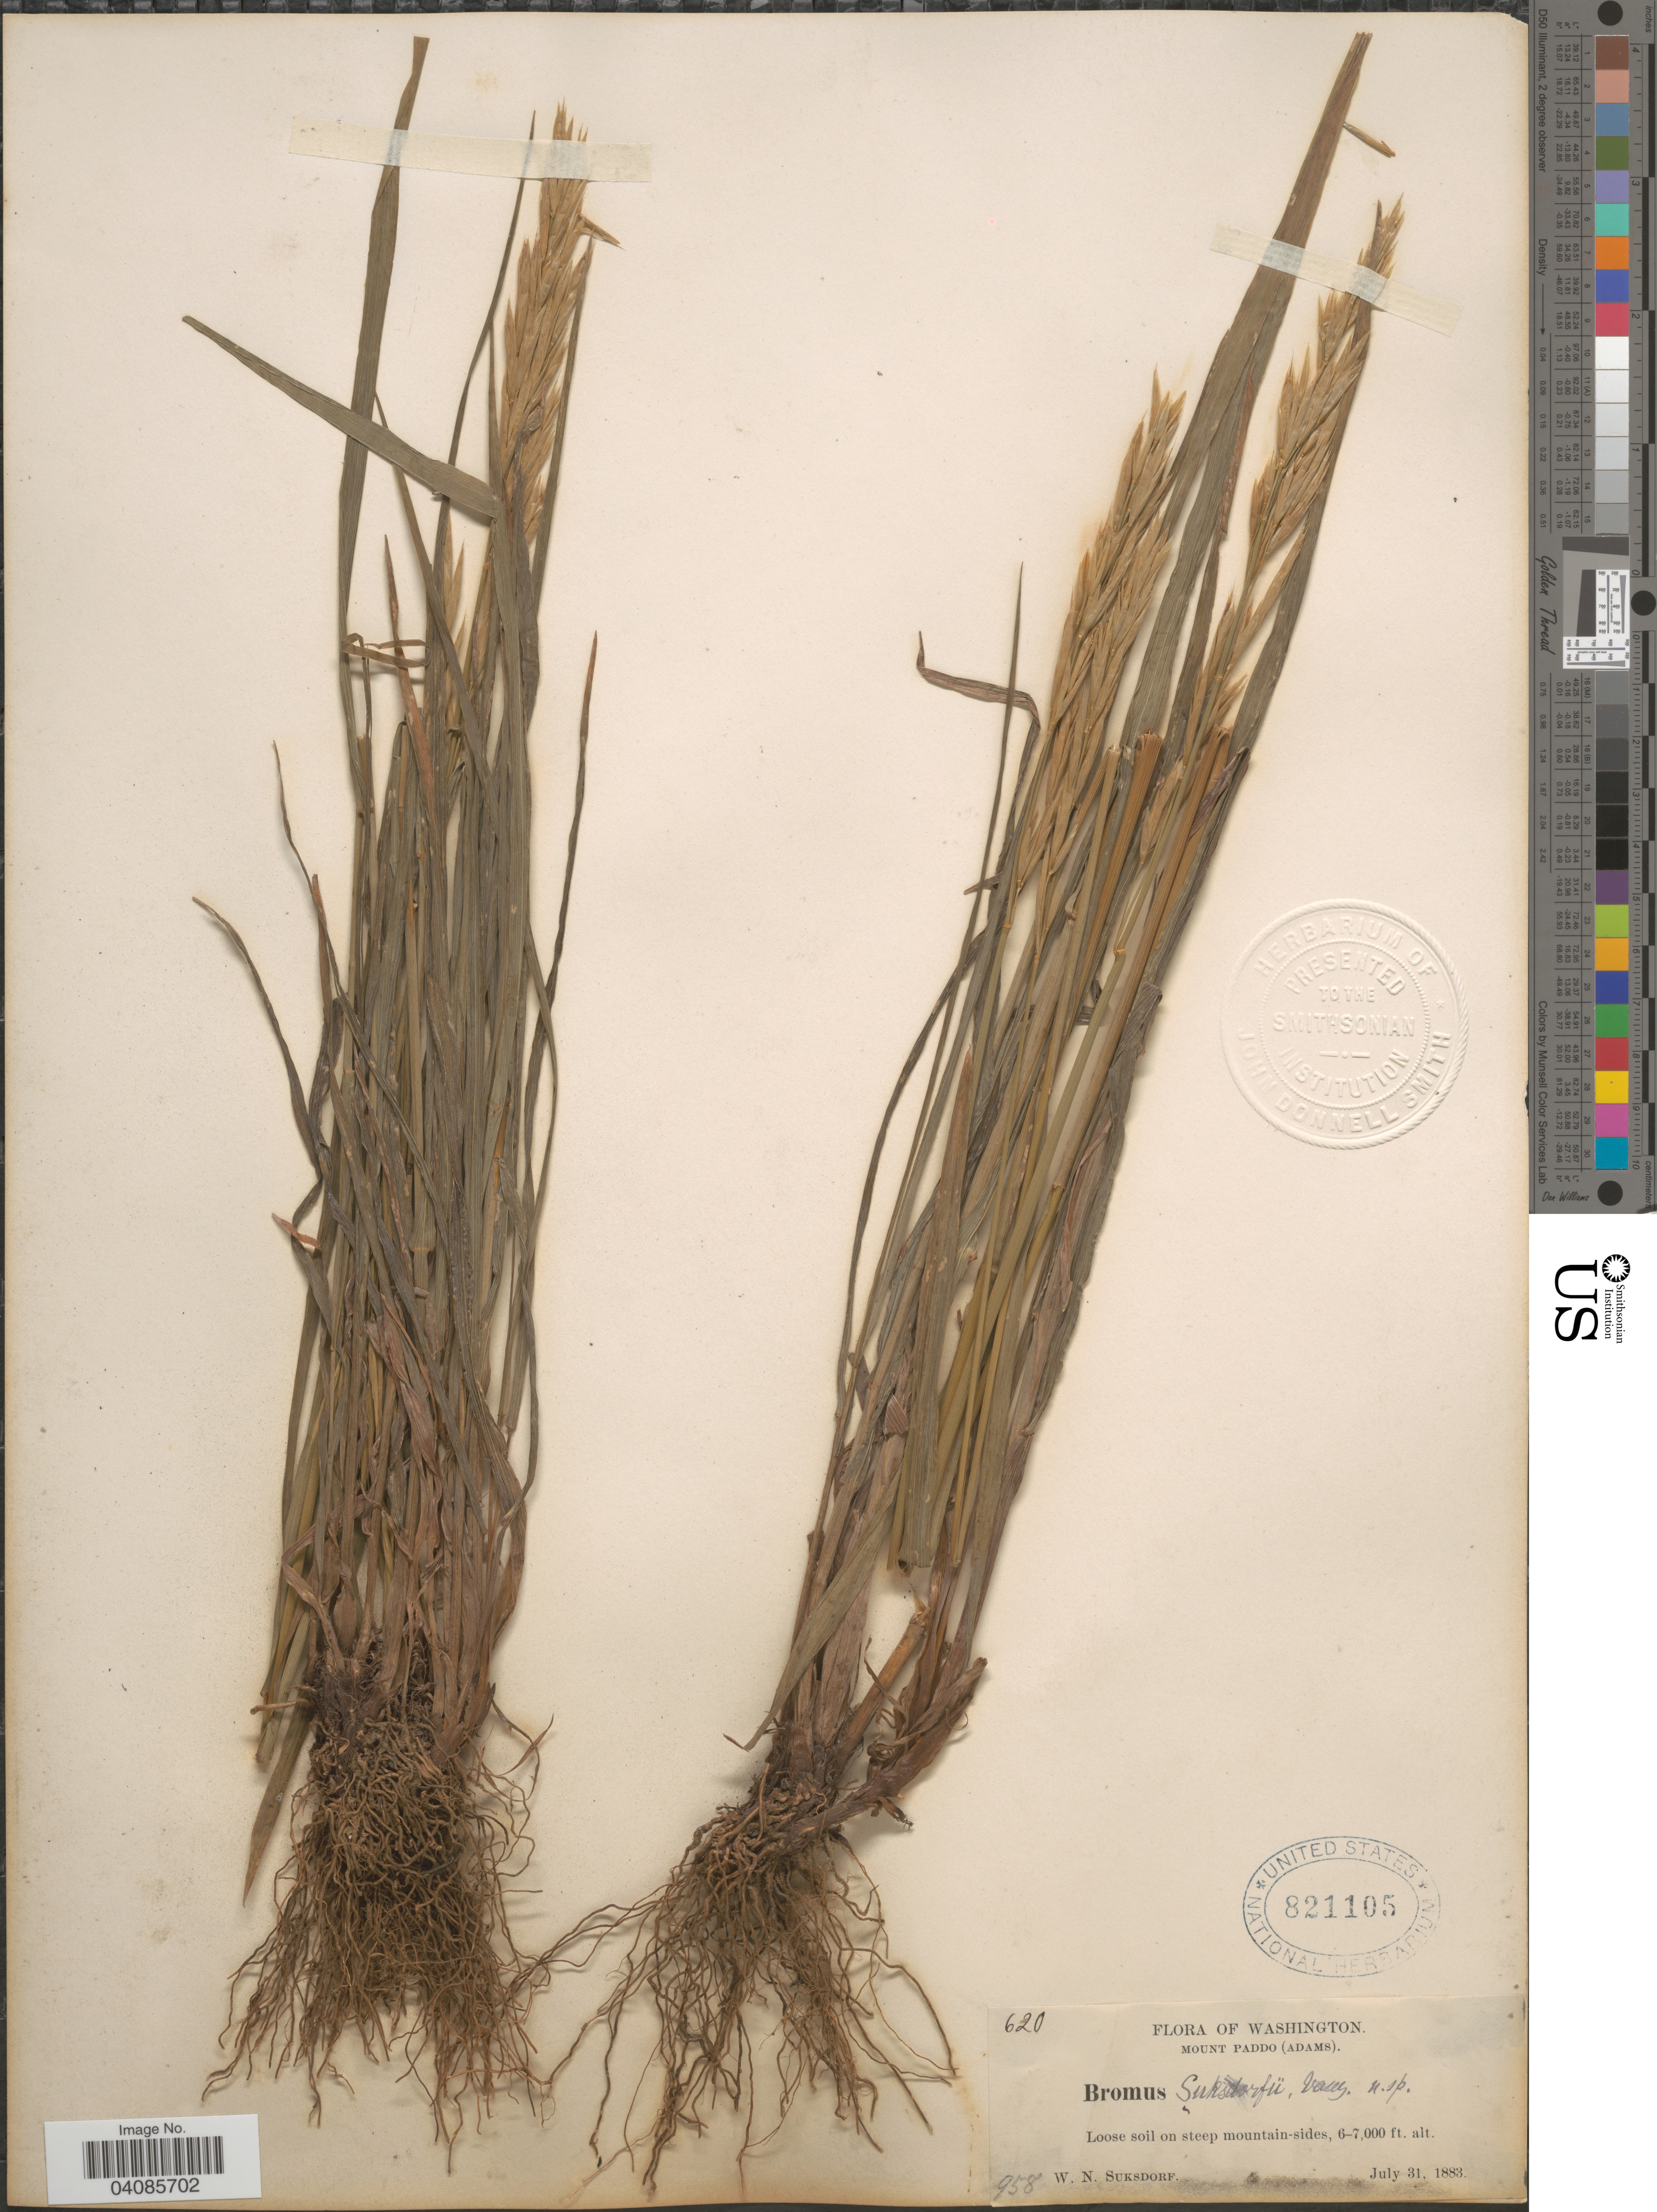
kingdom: Plantae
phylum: Tracheophyta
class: Liliopsida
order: Poales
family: Poaceae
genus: Bromus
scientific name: Bromus suksdorfii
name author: Vasey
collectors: W. N. Suksdorf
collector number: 620/958?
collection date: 1883-07-31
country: United States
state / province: Washington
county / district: Skamania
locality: Mount Paddo (Adams). On steep mountain-sides.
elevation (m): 1829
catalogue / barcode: US 821105